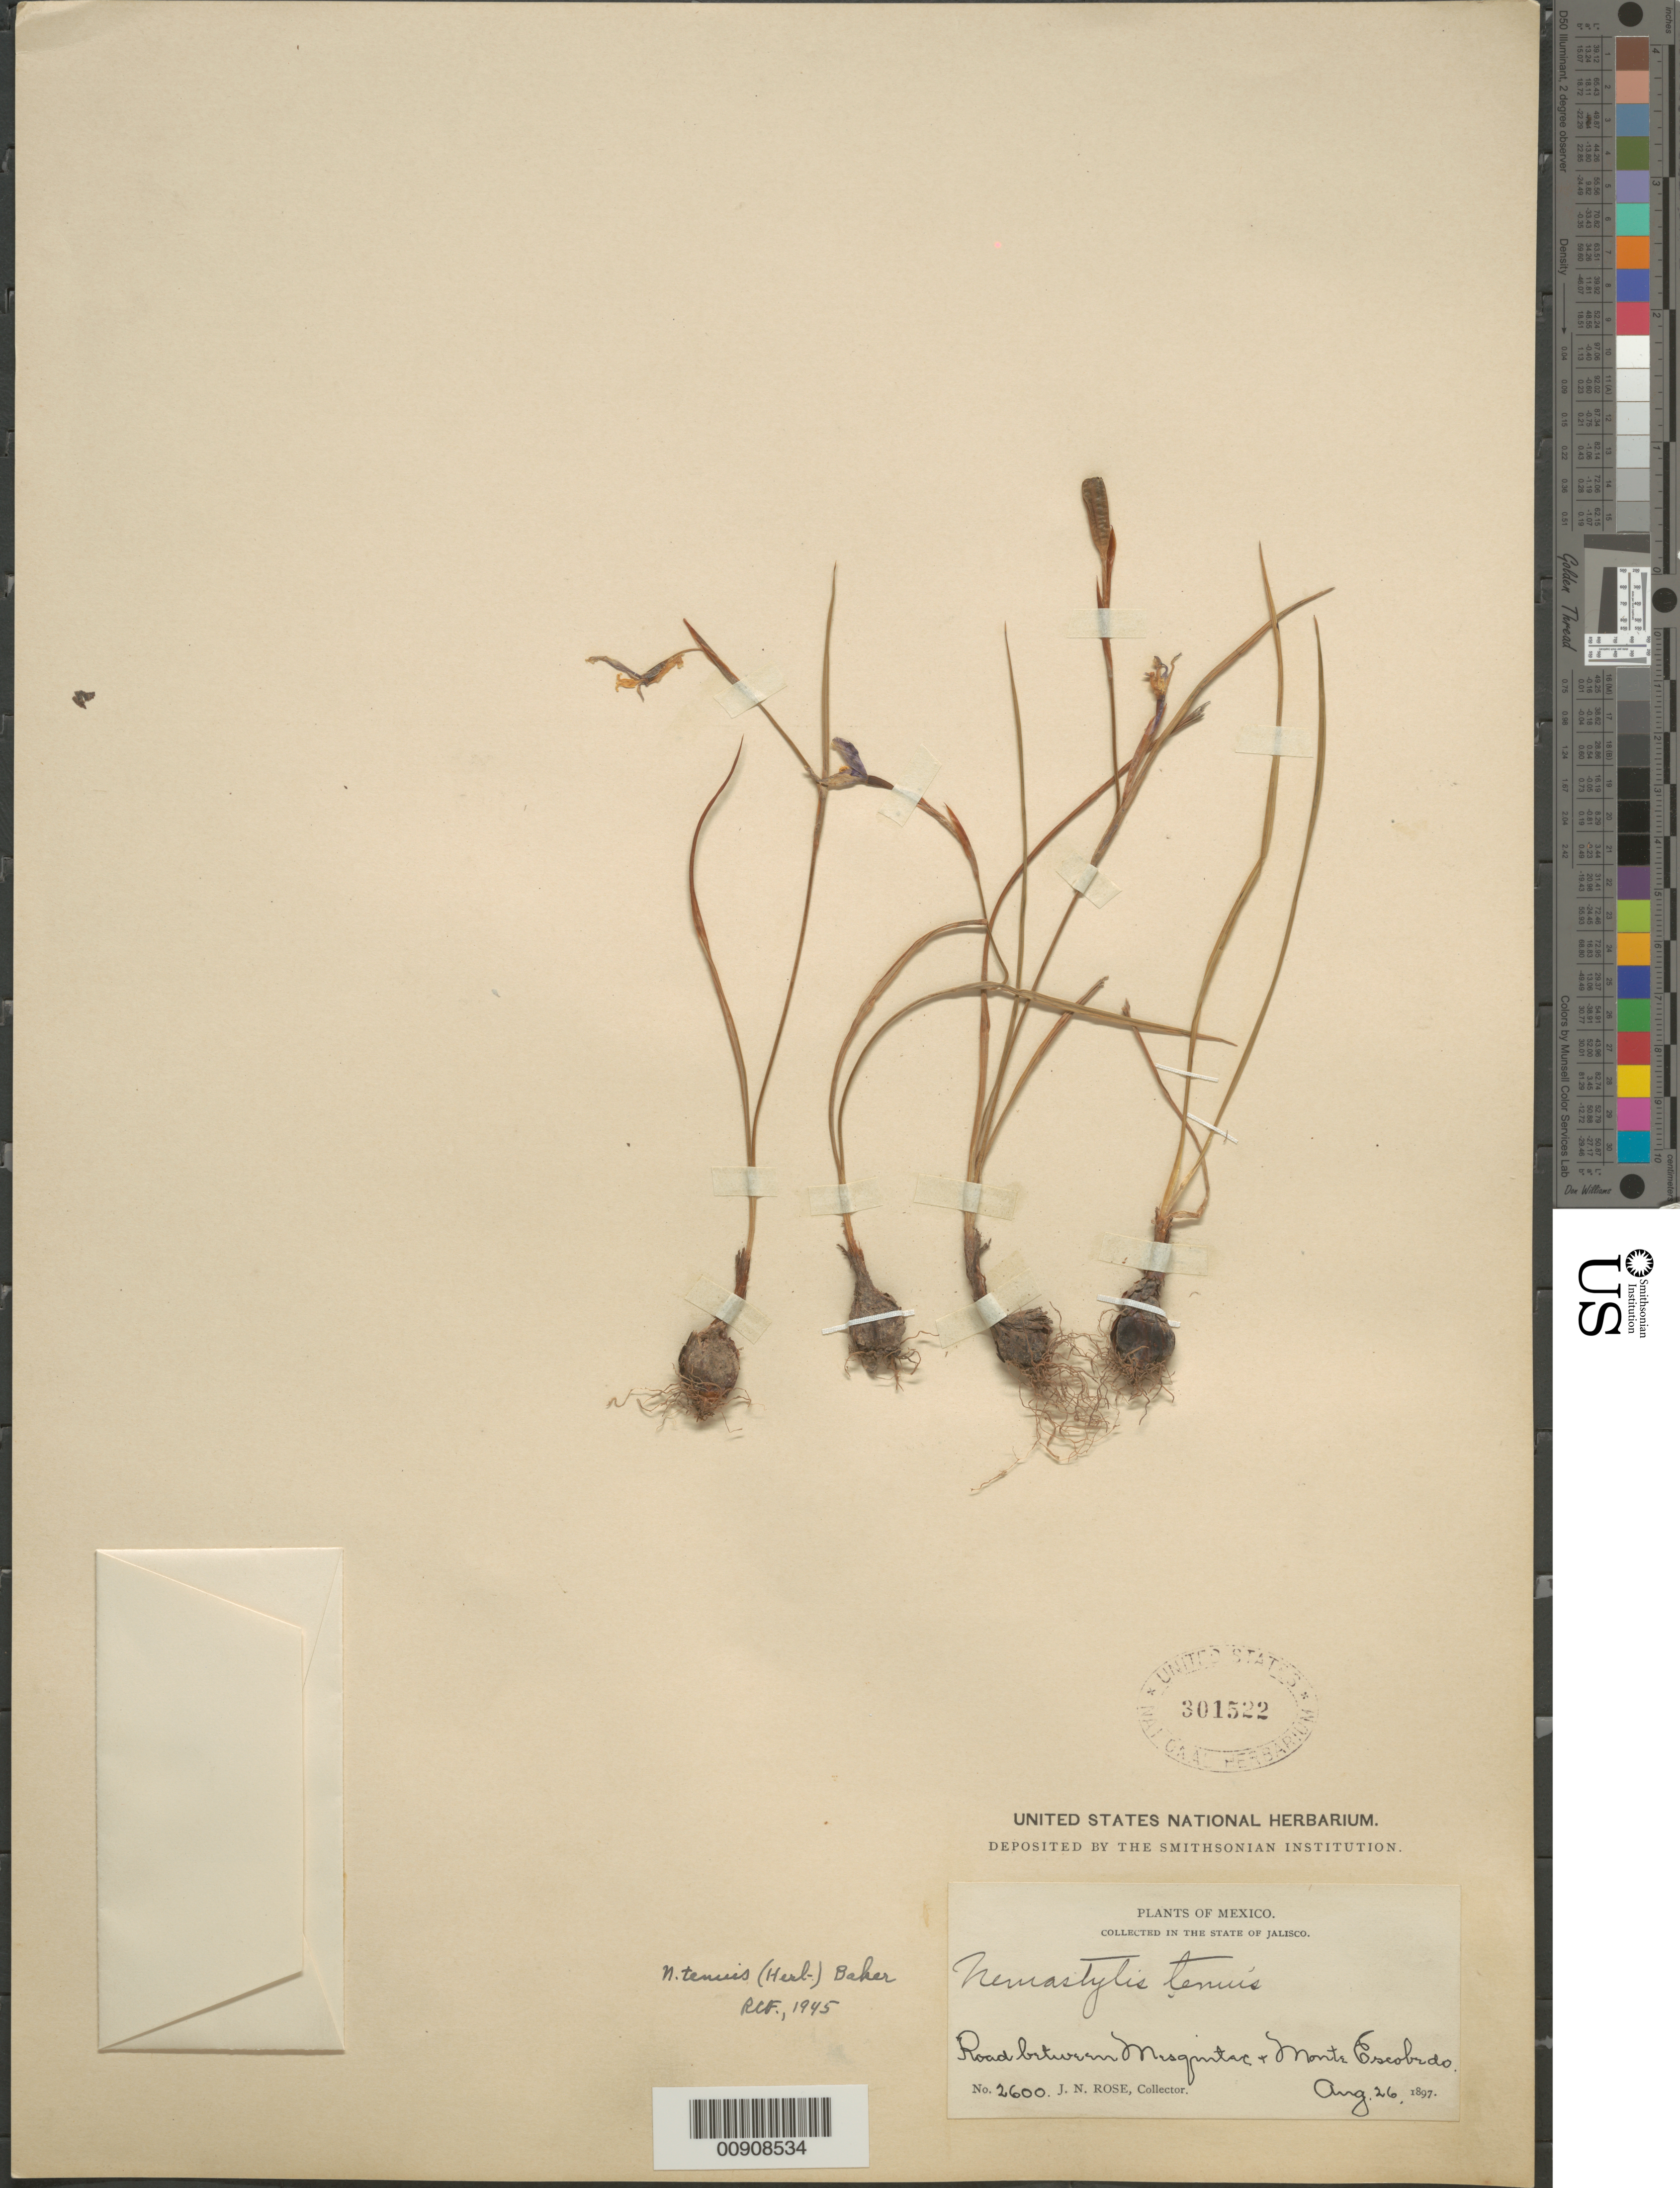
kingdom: Plantae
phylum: Tracheophyta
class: Liliopsida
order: Asparagales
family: Iridaceae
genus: Nemastylis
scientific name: Nemastylis tenuis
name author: (Herb.) S. Watson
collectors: J. N. Rose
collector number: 2600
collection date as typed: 26 Aug 1897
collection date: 1897-08-26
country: Mexico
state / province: Jalisco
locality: Road between Mesquitec & Monte Escobedo. State of Jalisco.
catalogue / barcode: US 301522